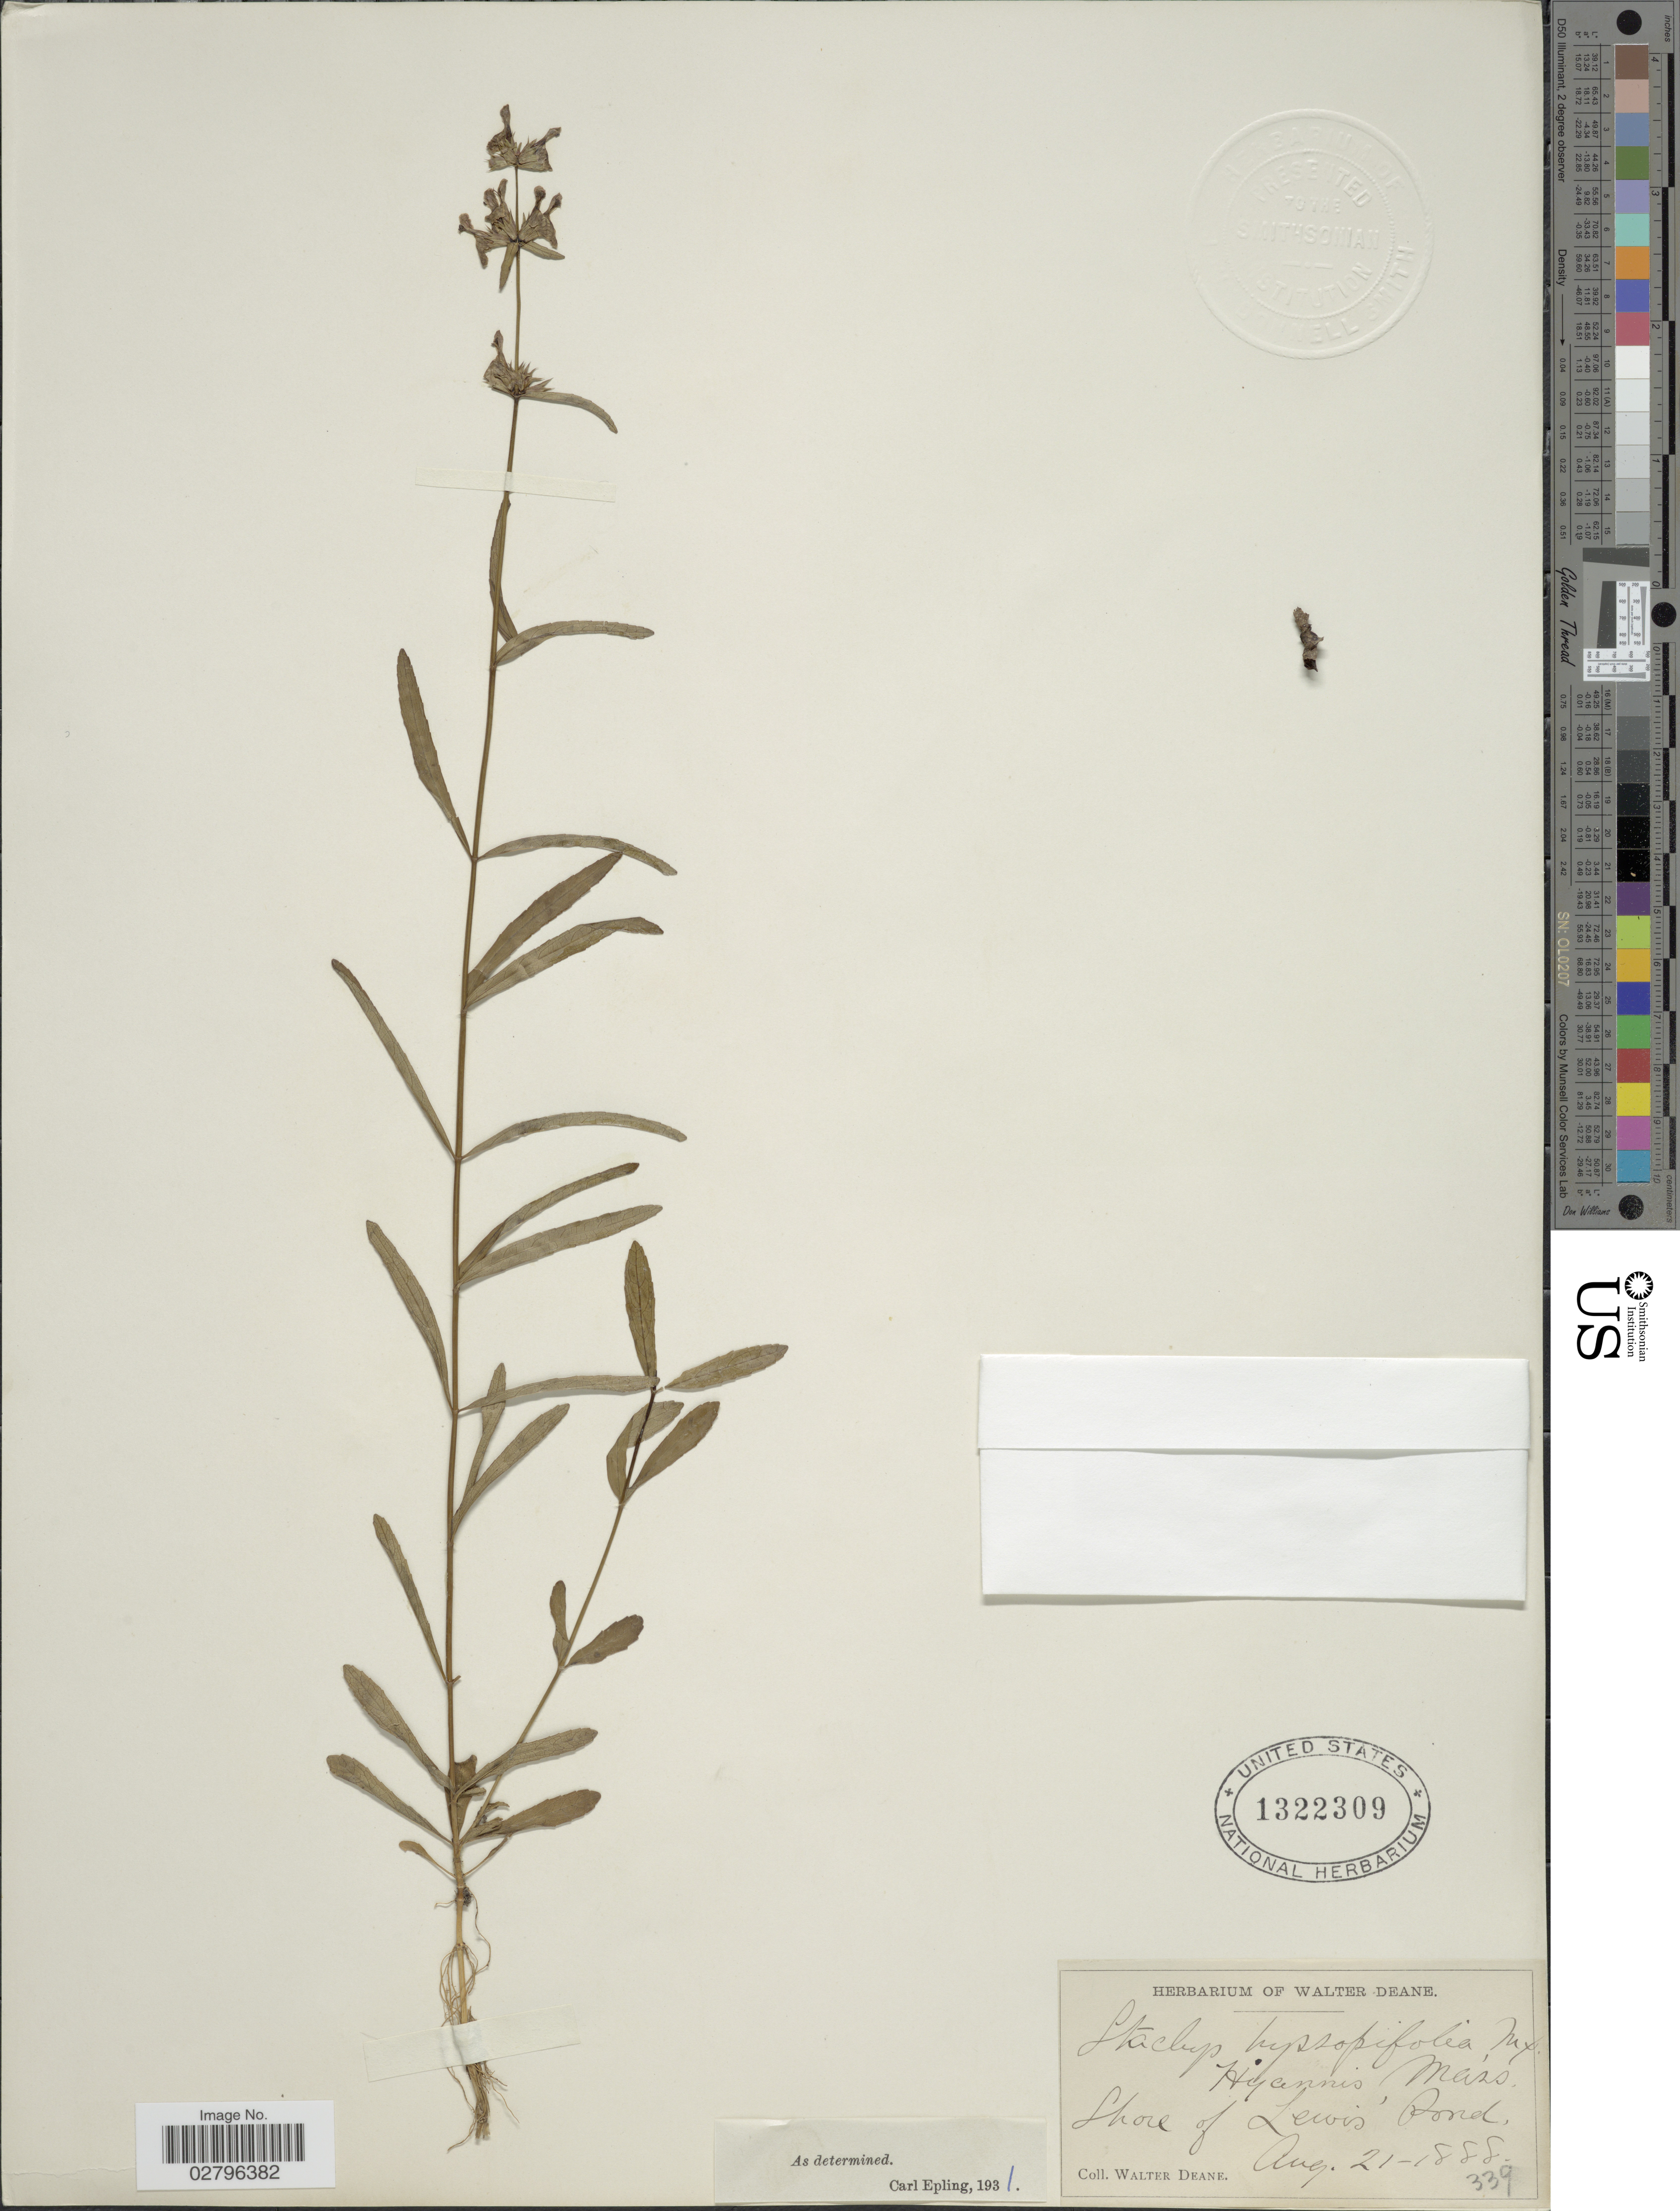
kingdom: Plantae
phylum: Tracheophyta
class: Magnoliopsida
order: Lamiales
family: Lamiaceae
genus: Stachys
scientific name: Stachys hyssopifolia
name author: Michx.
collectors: W. Deane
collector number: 339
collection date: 1888-08-21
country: United States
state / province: Massachusetts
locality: Hyannis. Shore of Lewis Pond.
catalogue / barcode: US 1322309